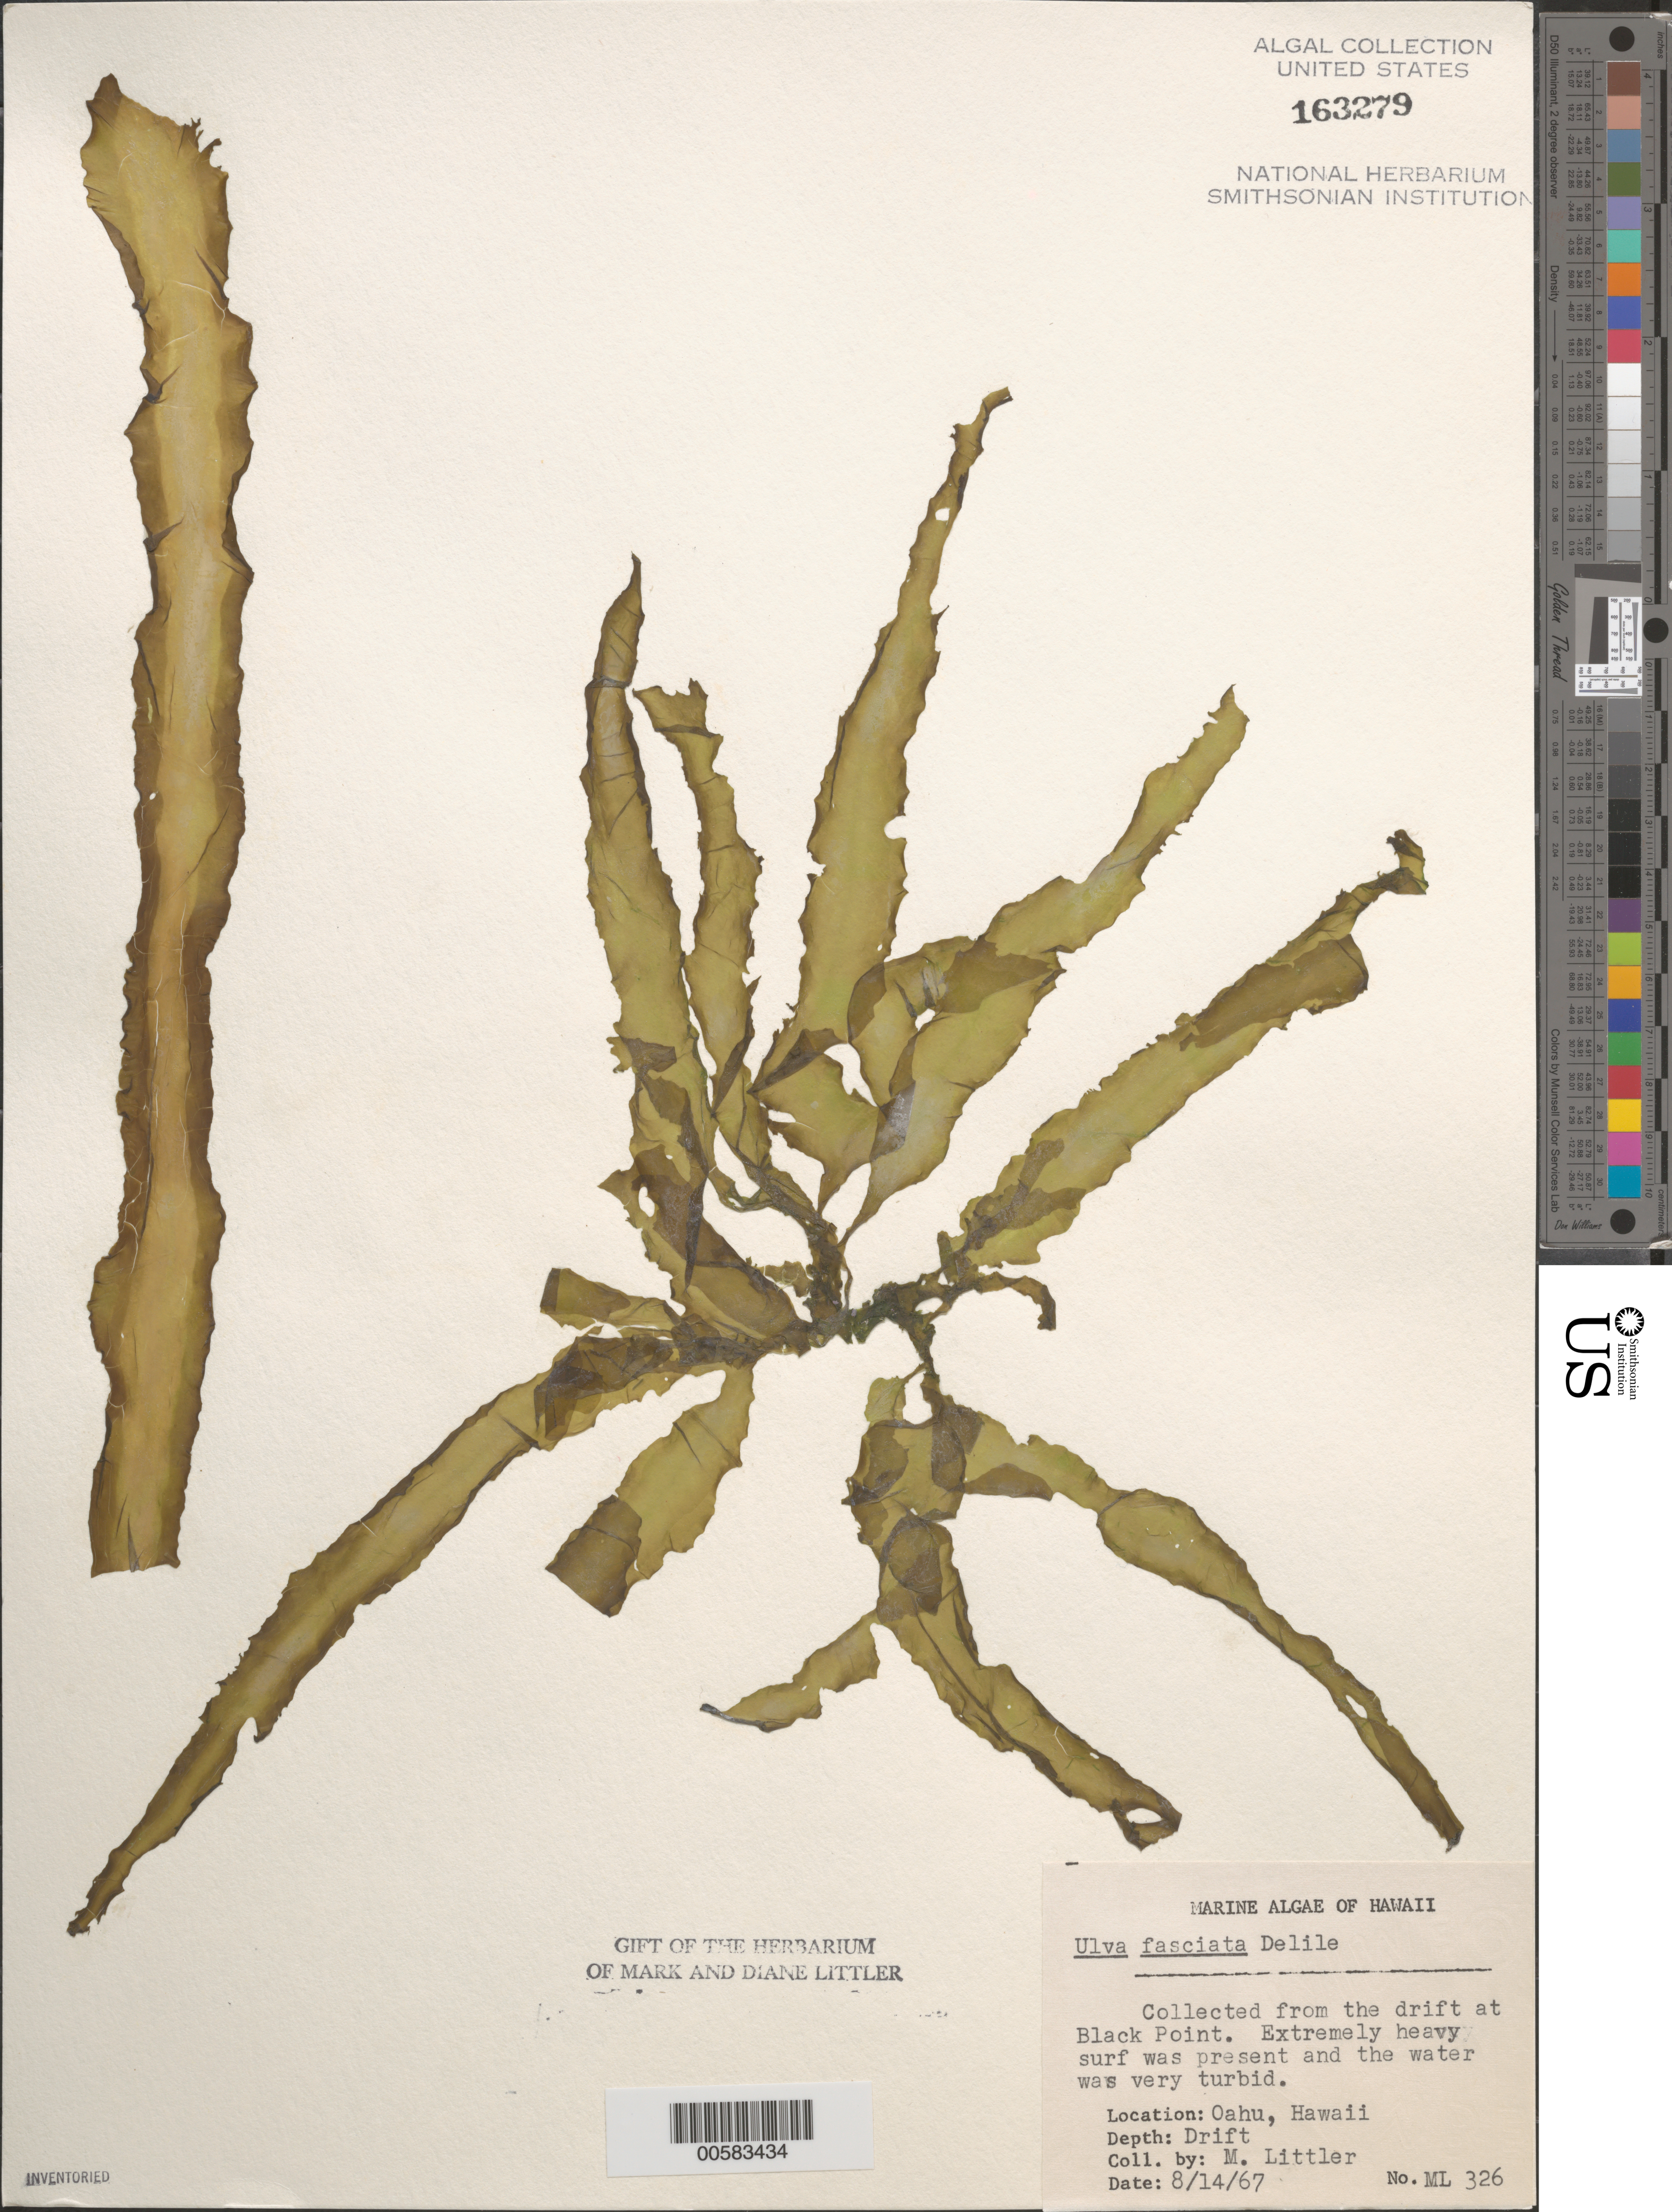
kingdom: Plantae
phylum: Chlorophyta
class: Ulvophyceae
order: Ulvales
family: Ulvaceae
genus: Ulva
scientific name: Ulva lactuca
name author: L.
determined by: Algae name updating Project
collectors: M. M. Littler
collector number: ML 326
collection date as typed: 14 Aug 1967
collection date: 1967-08-14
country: United States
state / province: Hawaii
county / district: Honolulu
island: Oahu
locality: Black Point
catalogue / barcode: US 163279